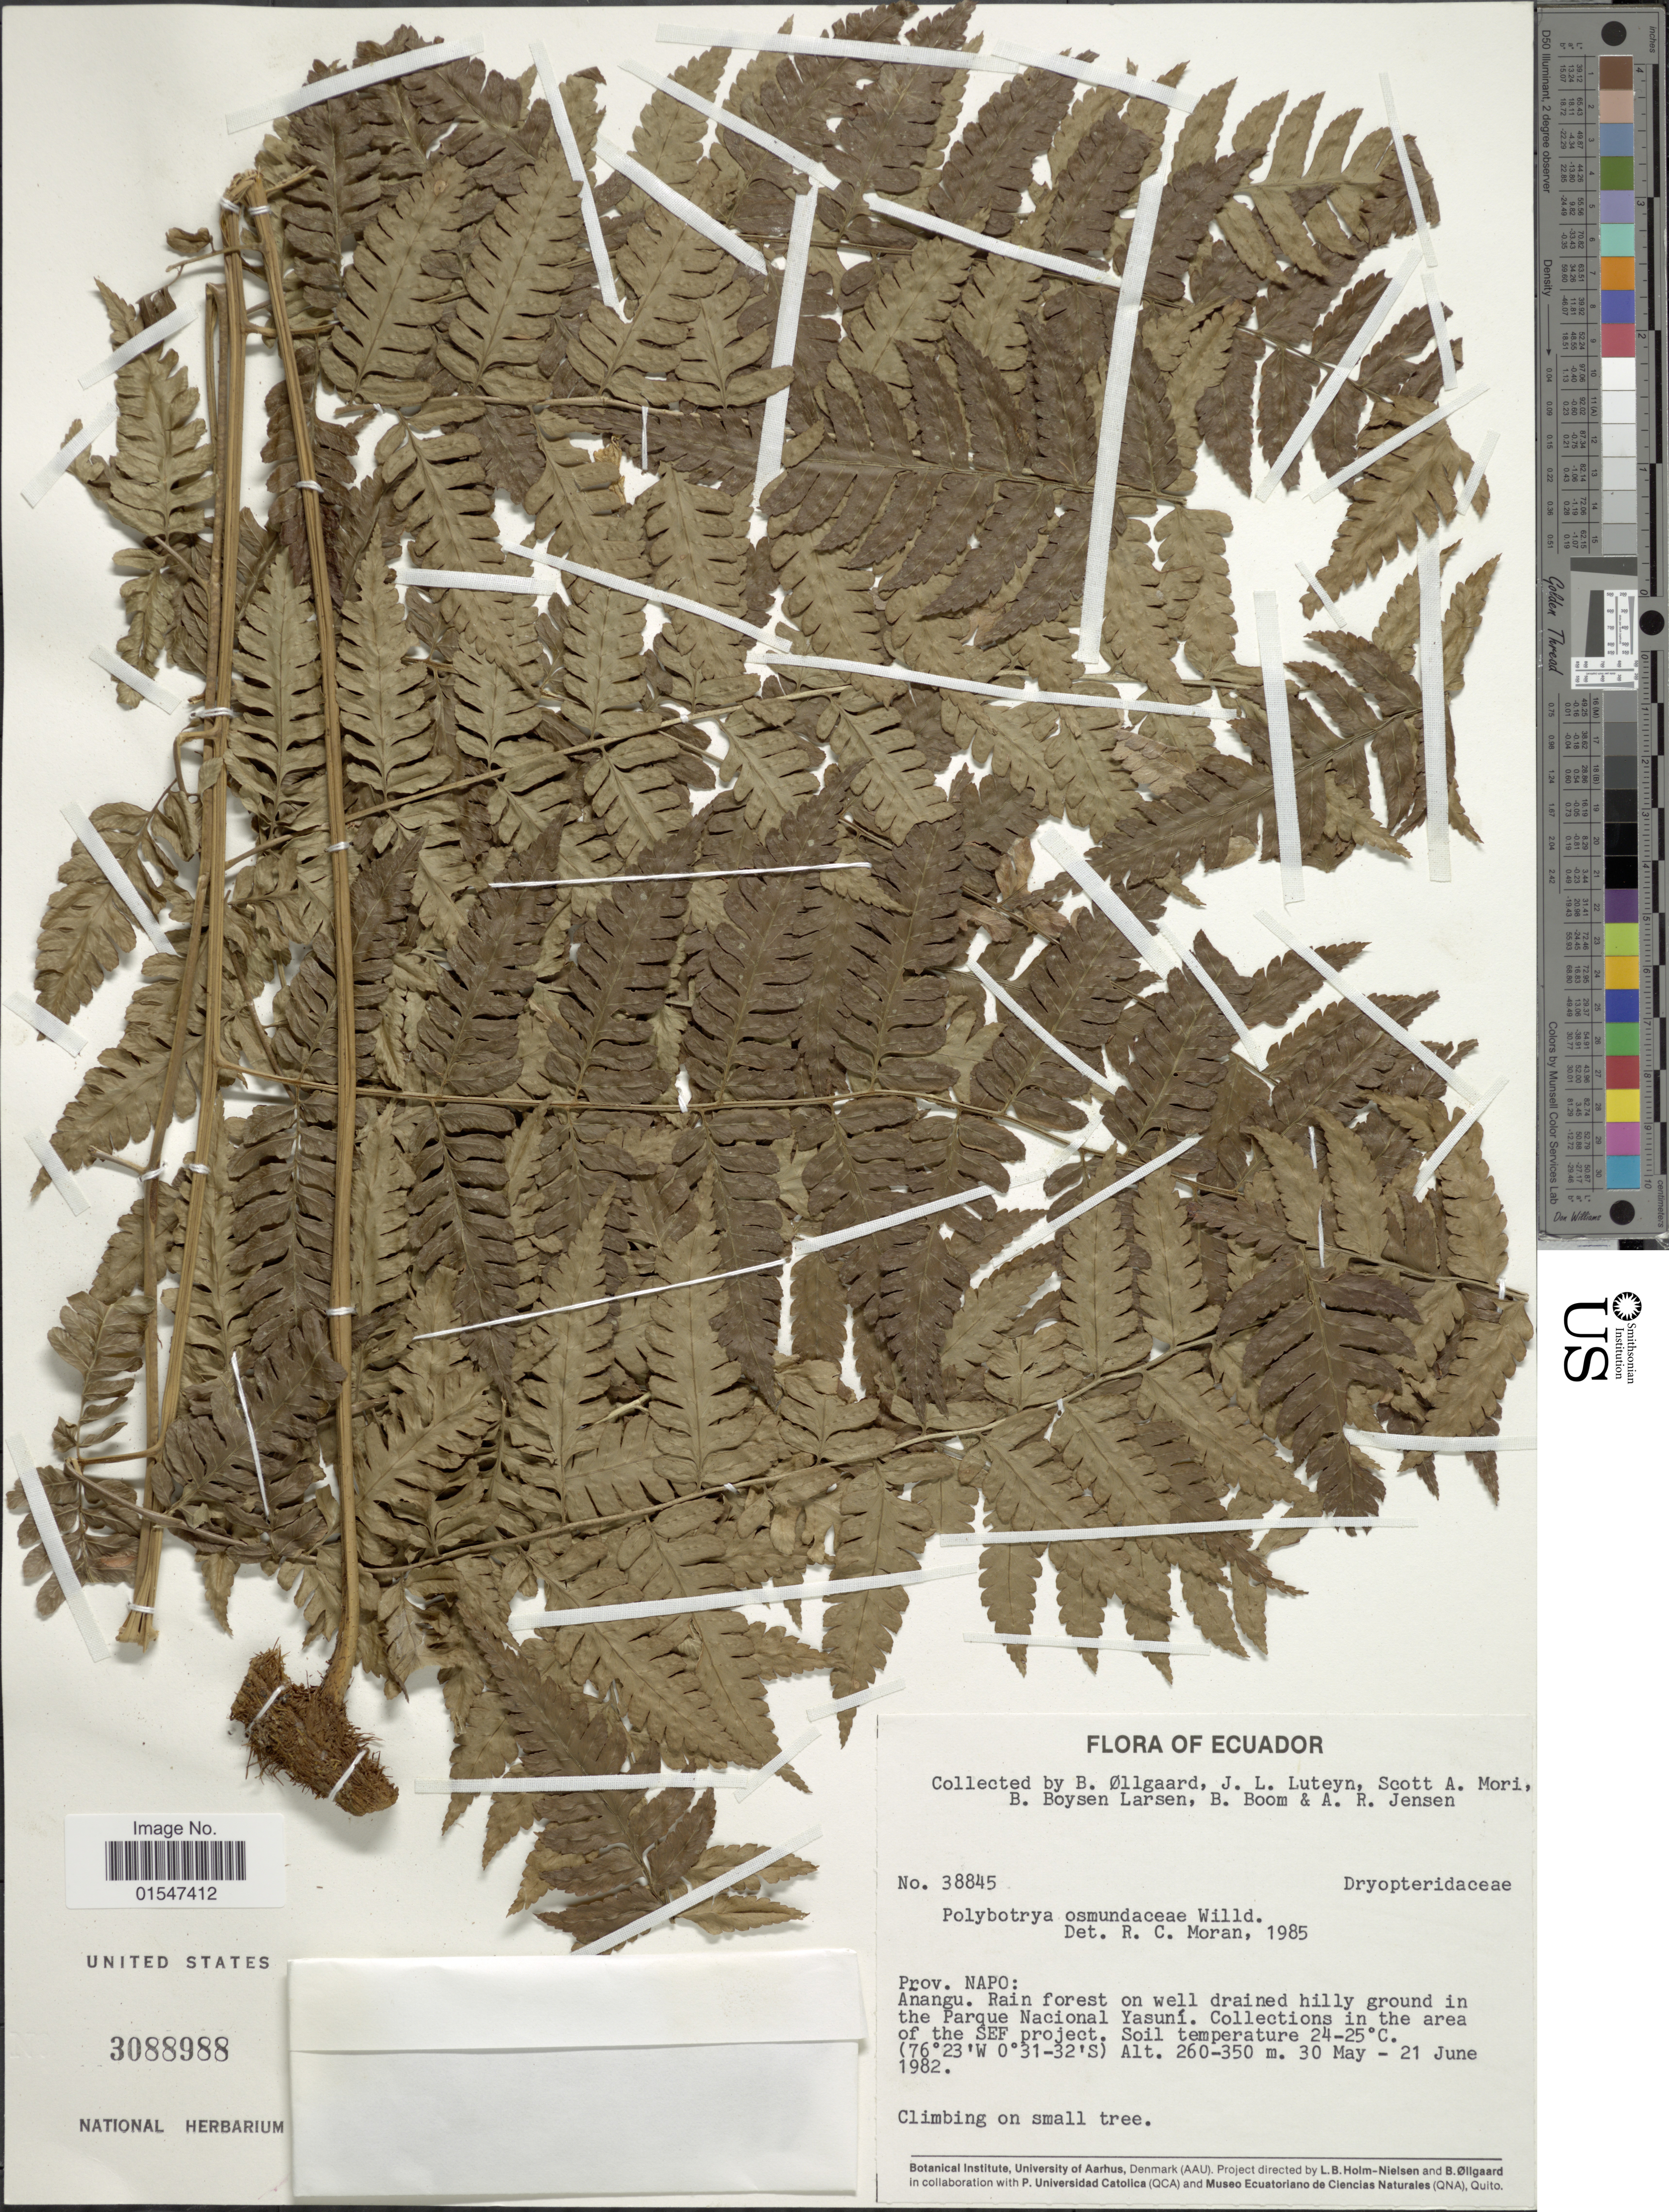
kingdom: Plantae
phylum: Tracheophyta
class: Polypodiopsida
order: Polypodiales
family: Dryopteridaceae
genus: Polybotrya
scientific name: Polybotrya osmundacea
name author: Humb. & Bonpl. ex Willd.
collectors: B. Øllgaard, J. L. Luteyn, S. Mori, B. Boysen Larsen & et al.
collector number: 38845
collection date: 1982-05-30/1982-06-21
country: Ecuador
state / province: Napo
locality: Ecuador, Anangu, rain forest on well drained hilly ground in the Parque Nacional Yasuní. Collections in the area of the SEF project.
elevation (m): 260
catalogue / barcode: US 3088988